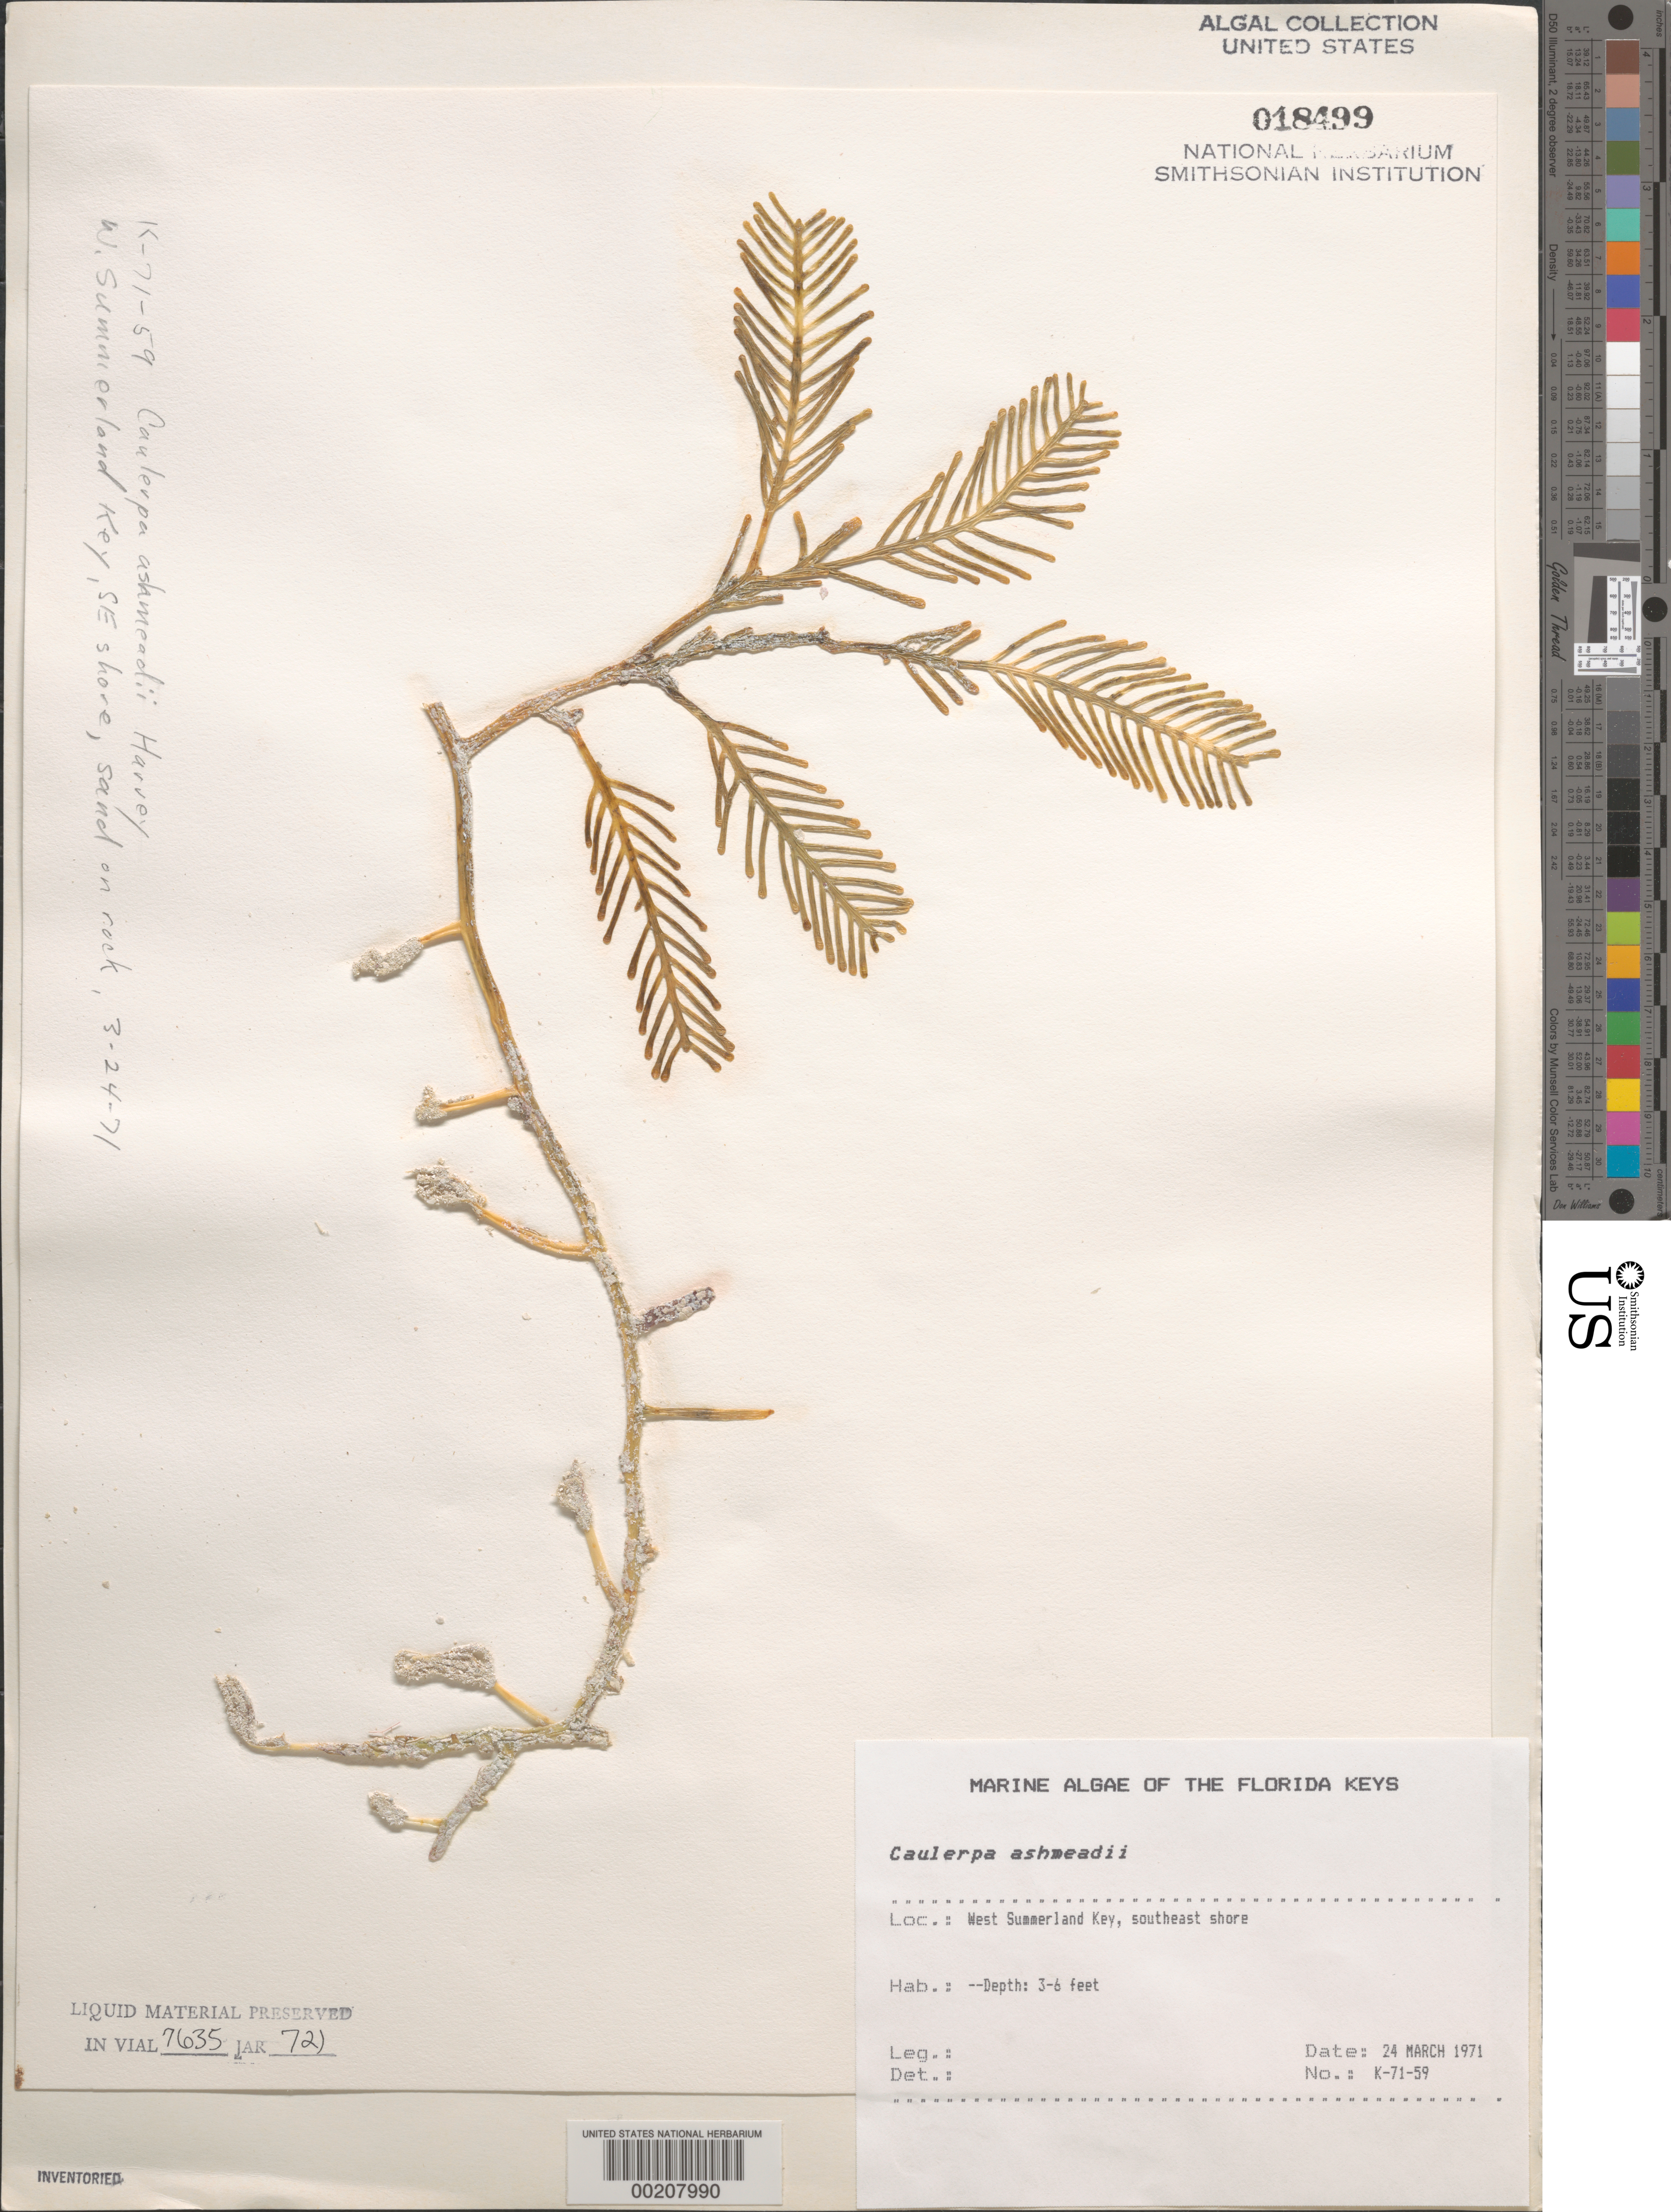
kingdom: Plantae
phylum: Chlorophyta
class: Ulvophyceae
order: Bryopsidales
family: Caulerpaceae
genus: Caulerpa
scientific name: Caulerpa ashmeadii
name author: Harv.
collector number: K-71-59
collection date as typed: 24 Mar 1971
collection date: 1971-03-24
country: United States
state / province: Florida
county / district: Monroe County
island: West Summerland Key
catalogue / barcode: US 18499